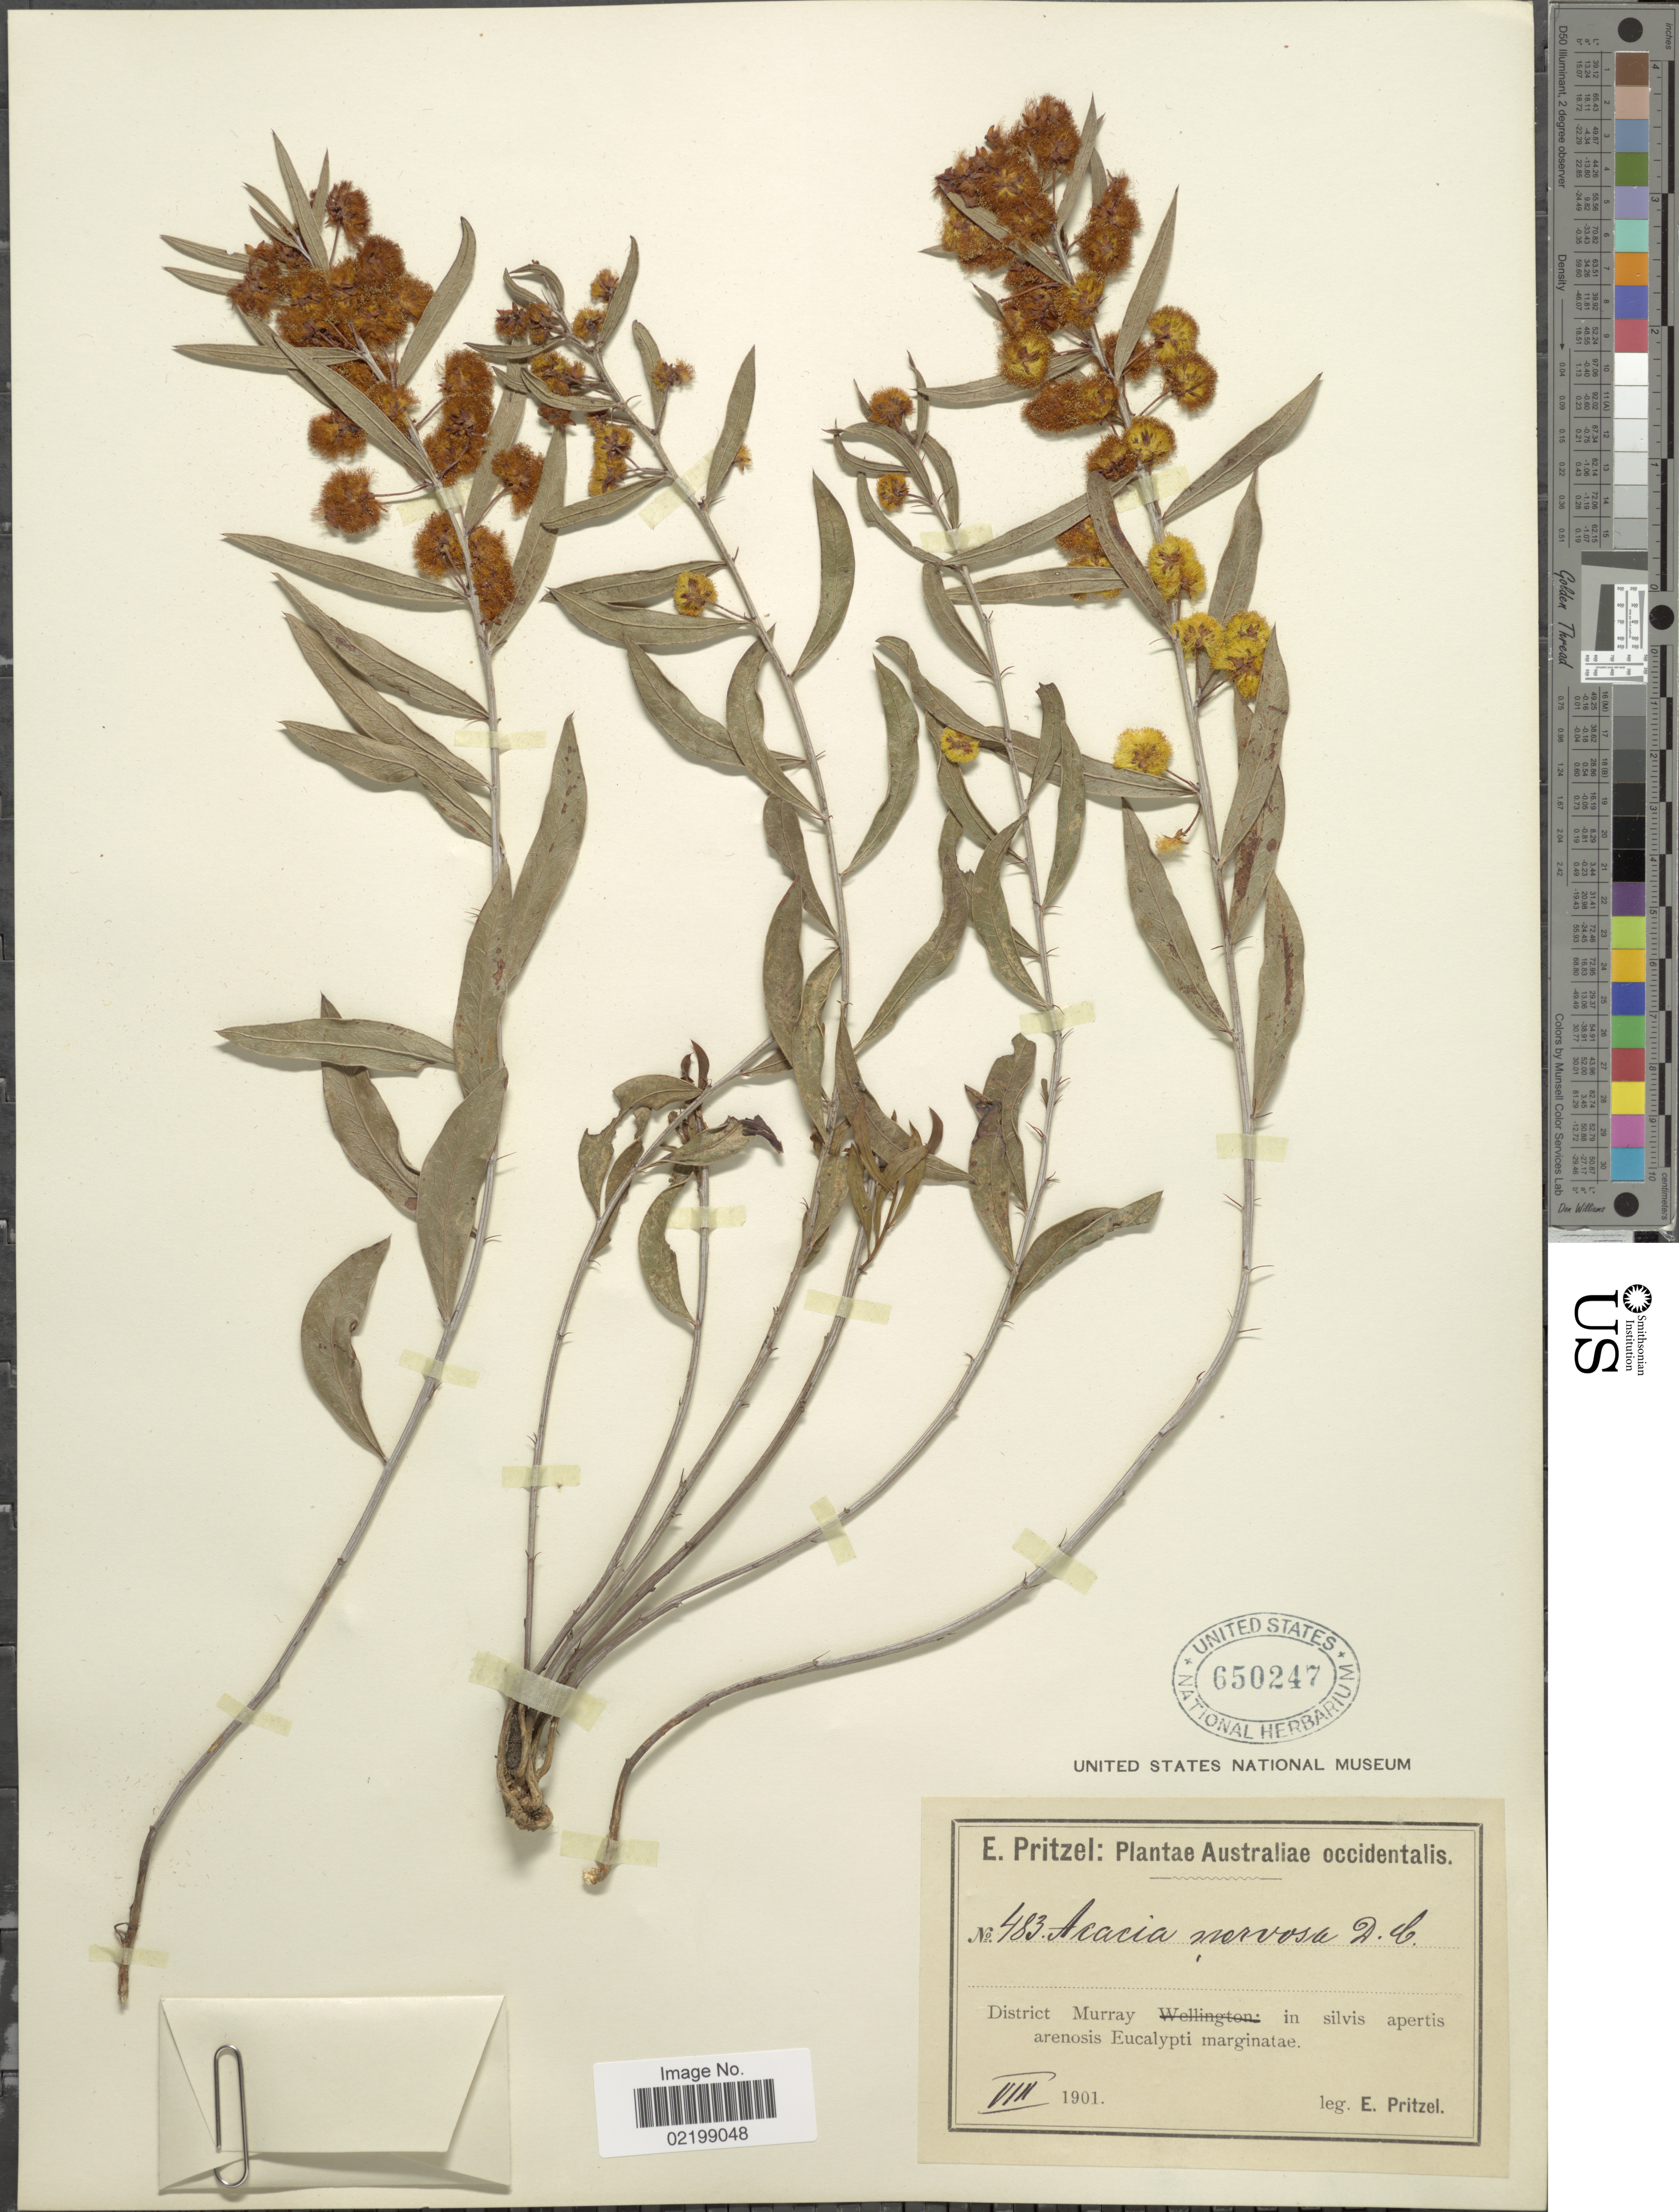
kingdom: Plantae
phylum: Tracheophyta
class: Magnoliopsida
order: Fabales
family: Fabaceae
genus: Acacia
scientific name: Acacia nervosa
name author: DC.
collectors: E. G. Pritzel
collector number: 483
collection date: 1901-05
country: Australia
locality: Australiae occidentalis, District Murray; in silvis apertis arenosis Eucalypti marginatae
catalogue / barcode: US 650247